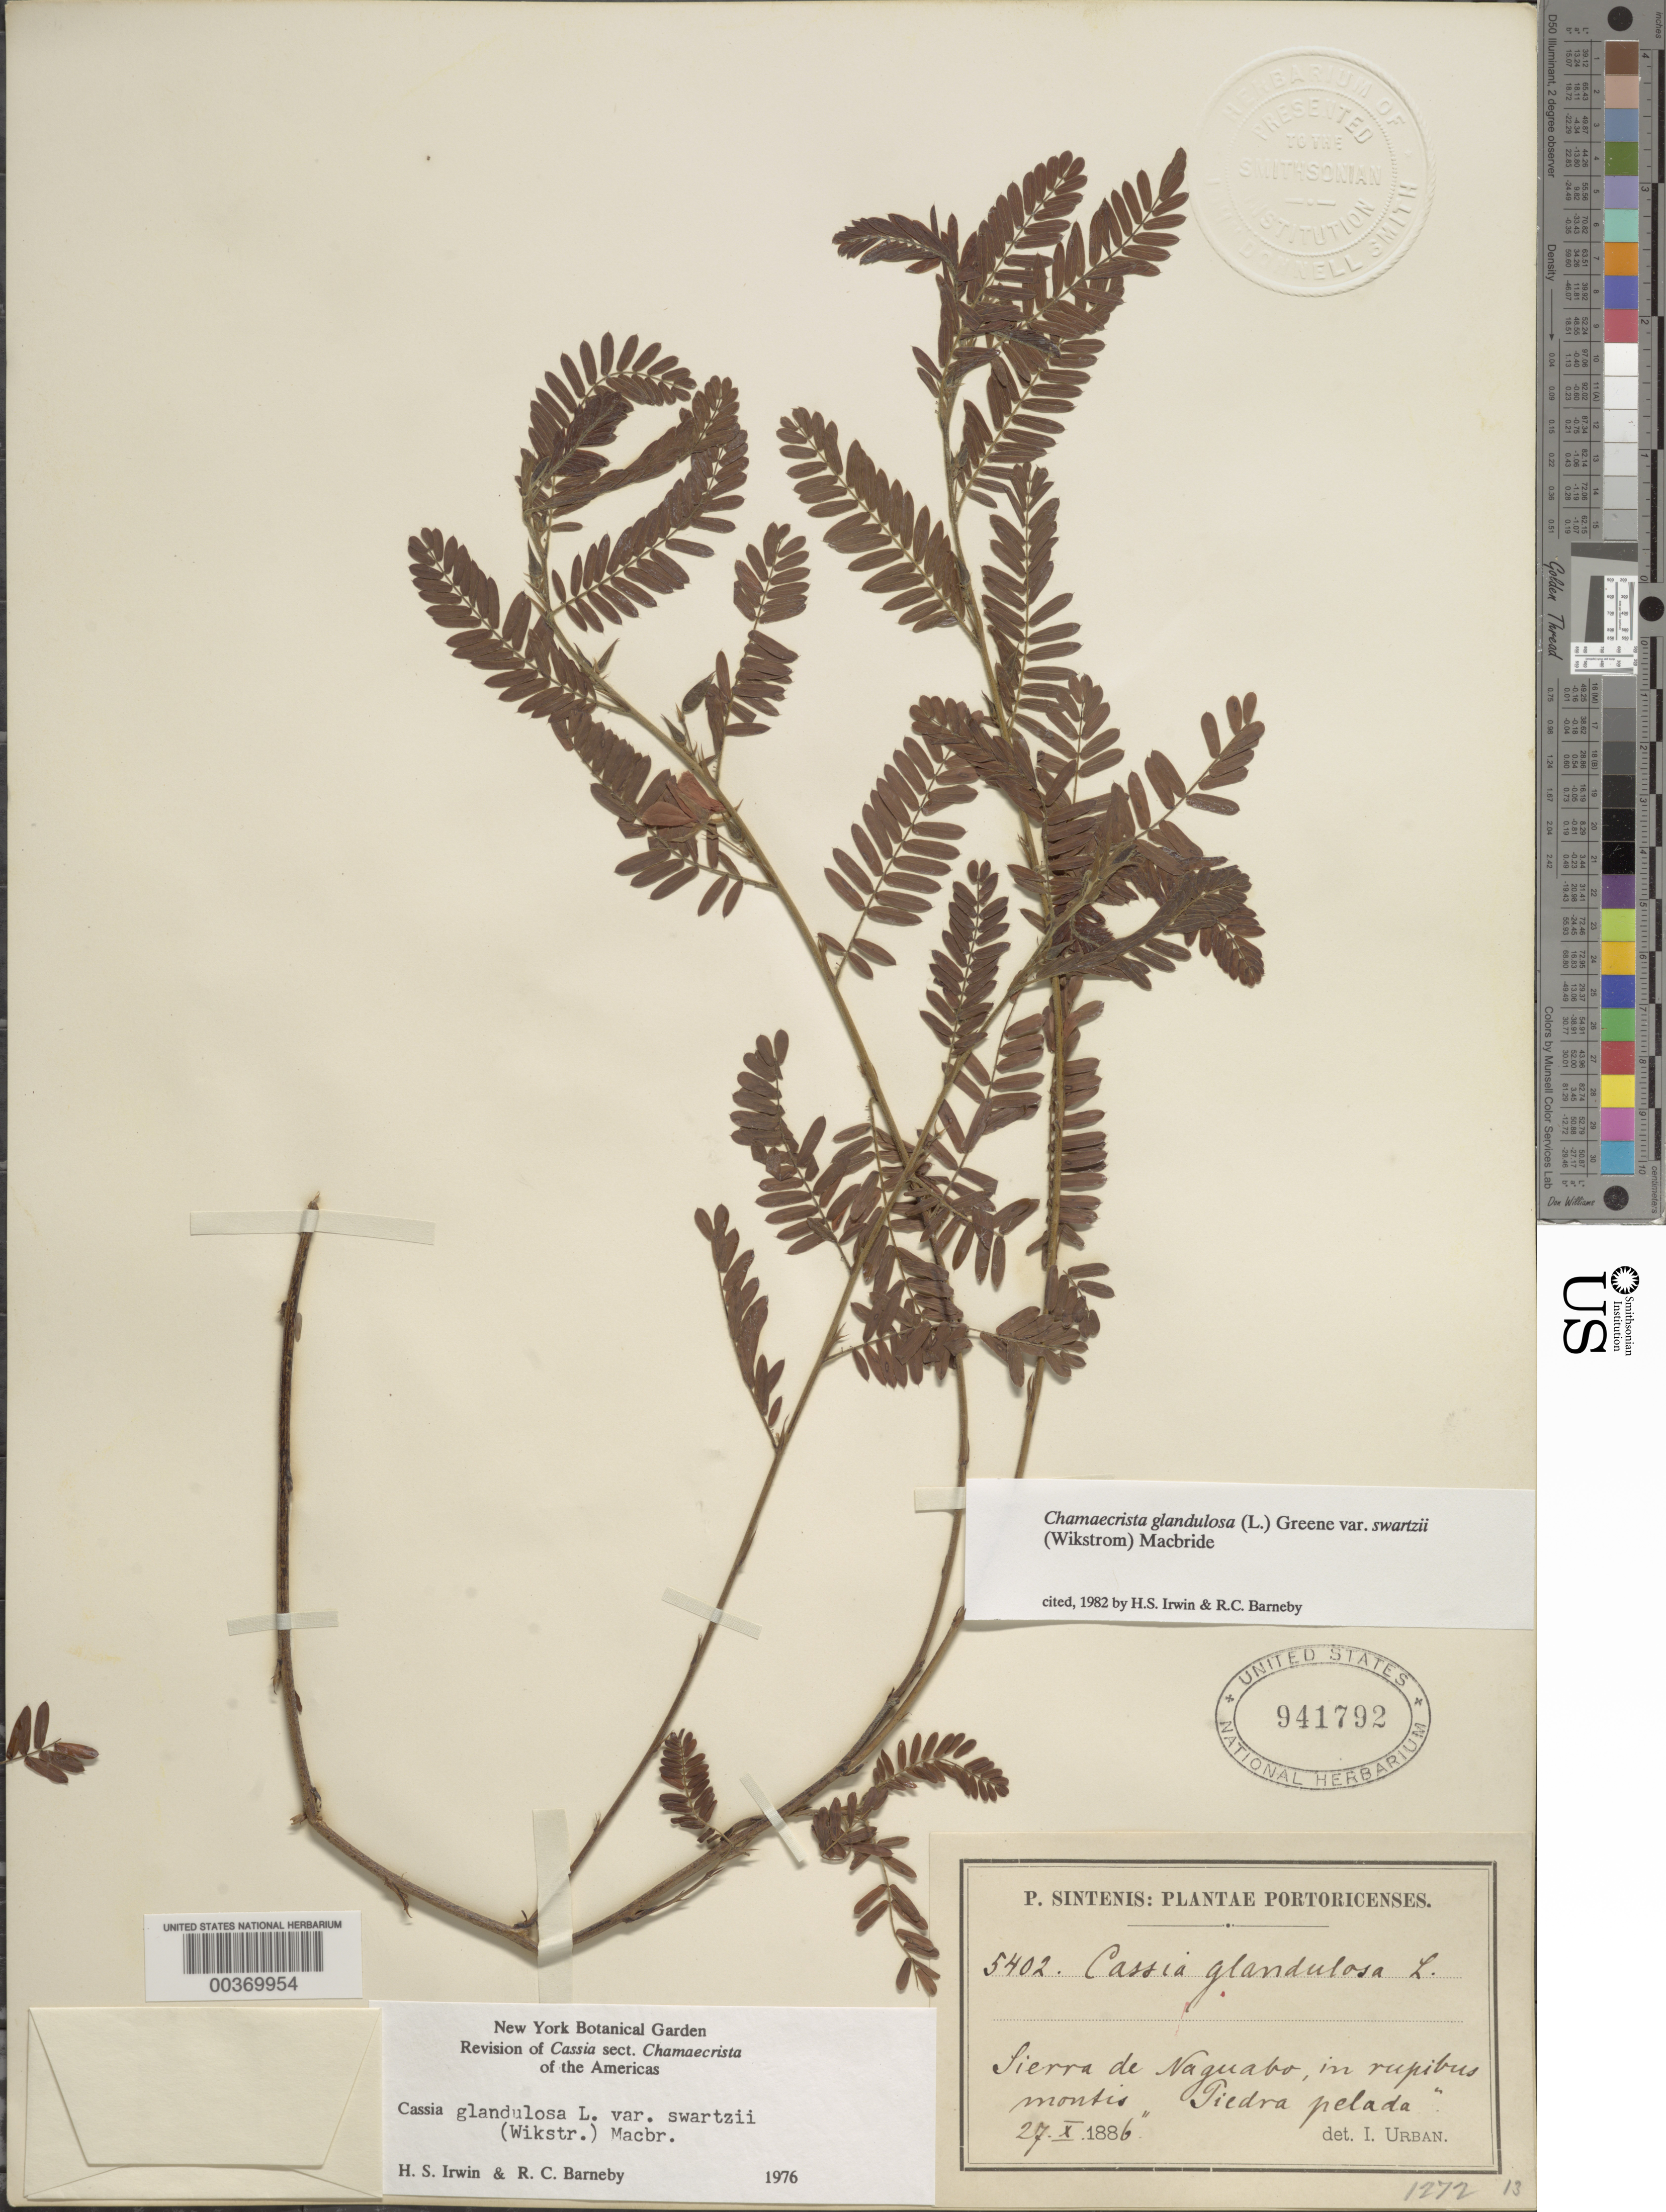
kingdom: Plantae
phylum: Tracheophyta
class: Magnoliopsida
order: Fabales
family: Fabaceae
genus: Chamaecrista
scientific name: Chamaecrista glandulosa var. swartzii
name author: (Wikstr.) H.S. Irwin & Barneby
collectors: P. Sintenis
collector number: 5402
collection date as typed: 27 Oct 1886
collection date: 1886-10-27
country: Puerto Rico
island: Greater Antilles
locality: Sierra de naguabo, in rupibus montis piedra pelada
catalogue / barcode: US 941792